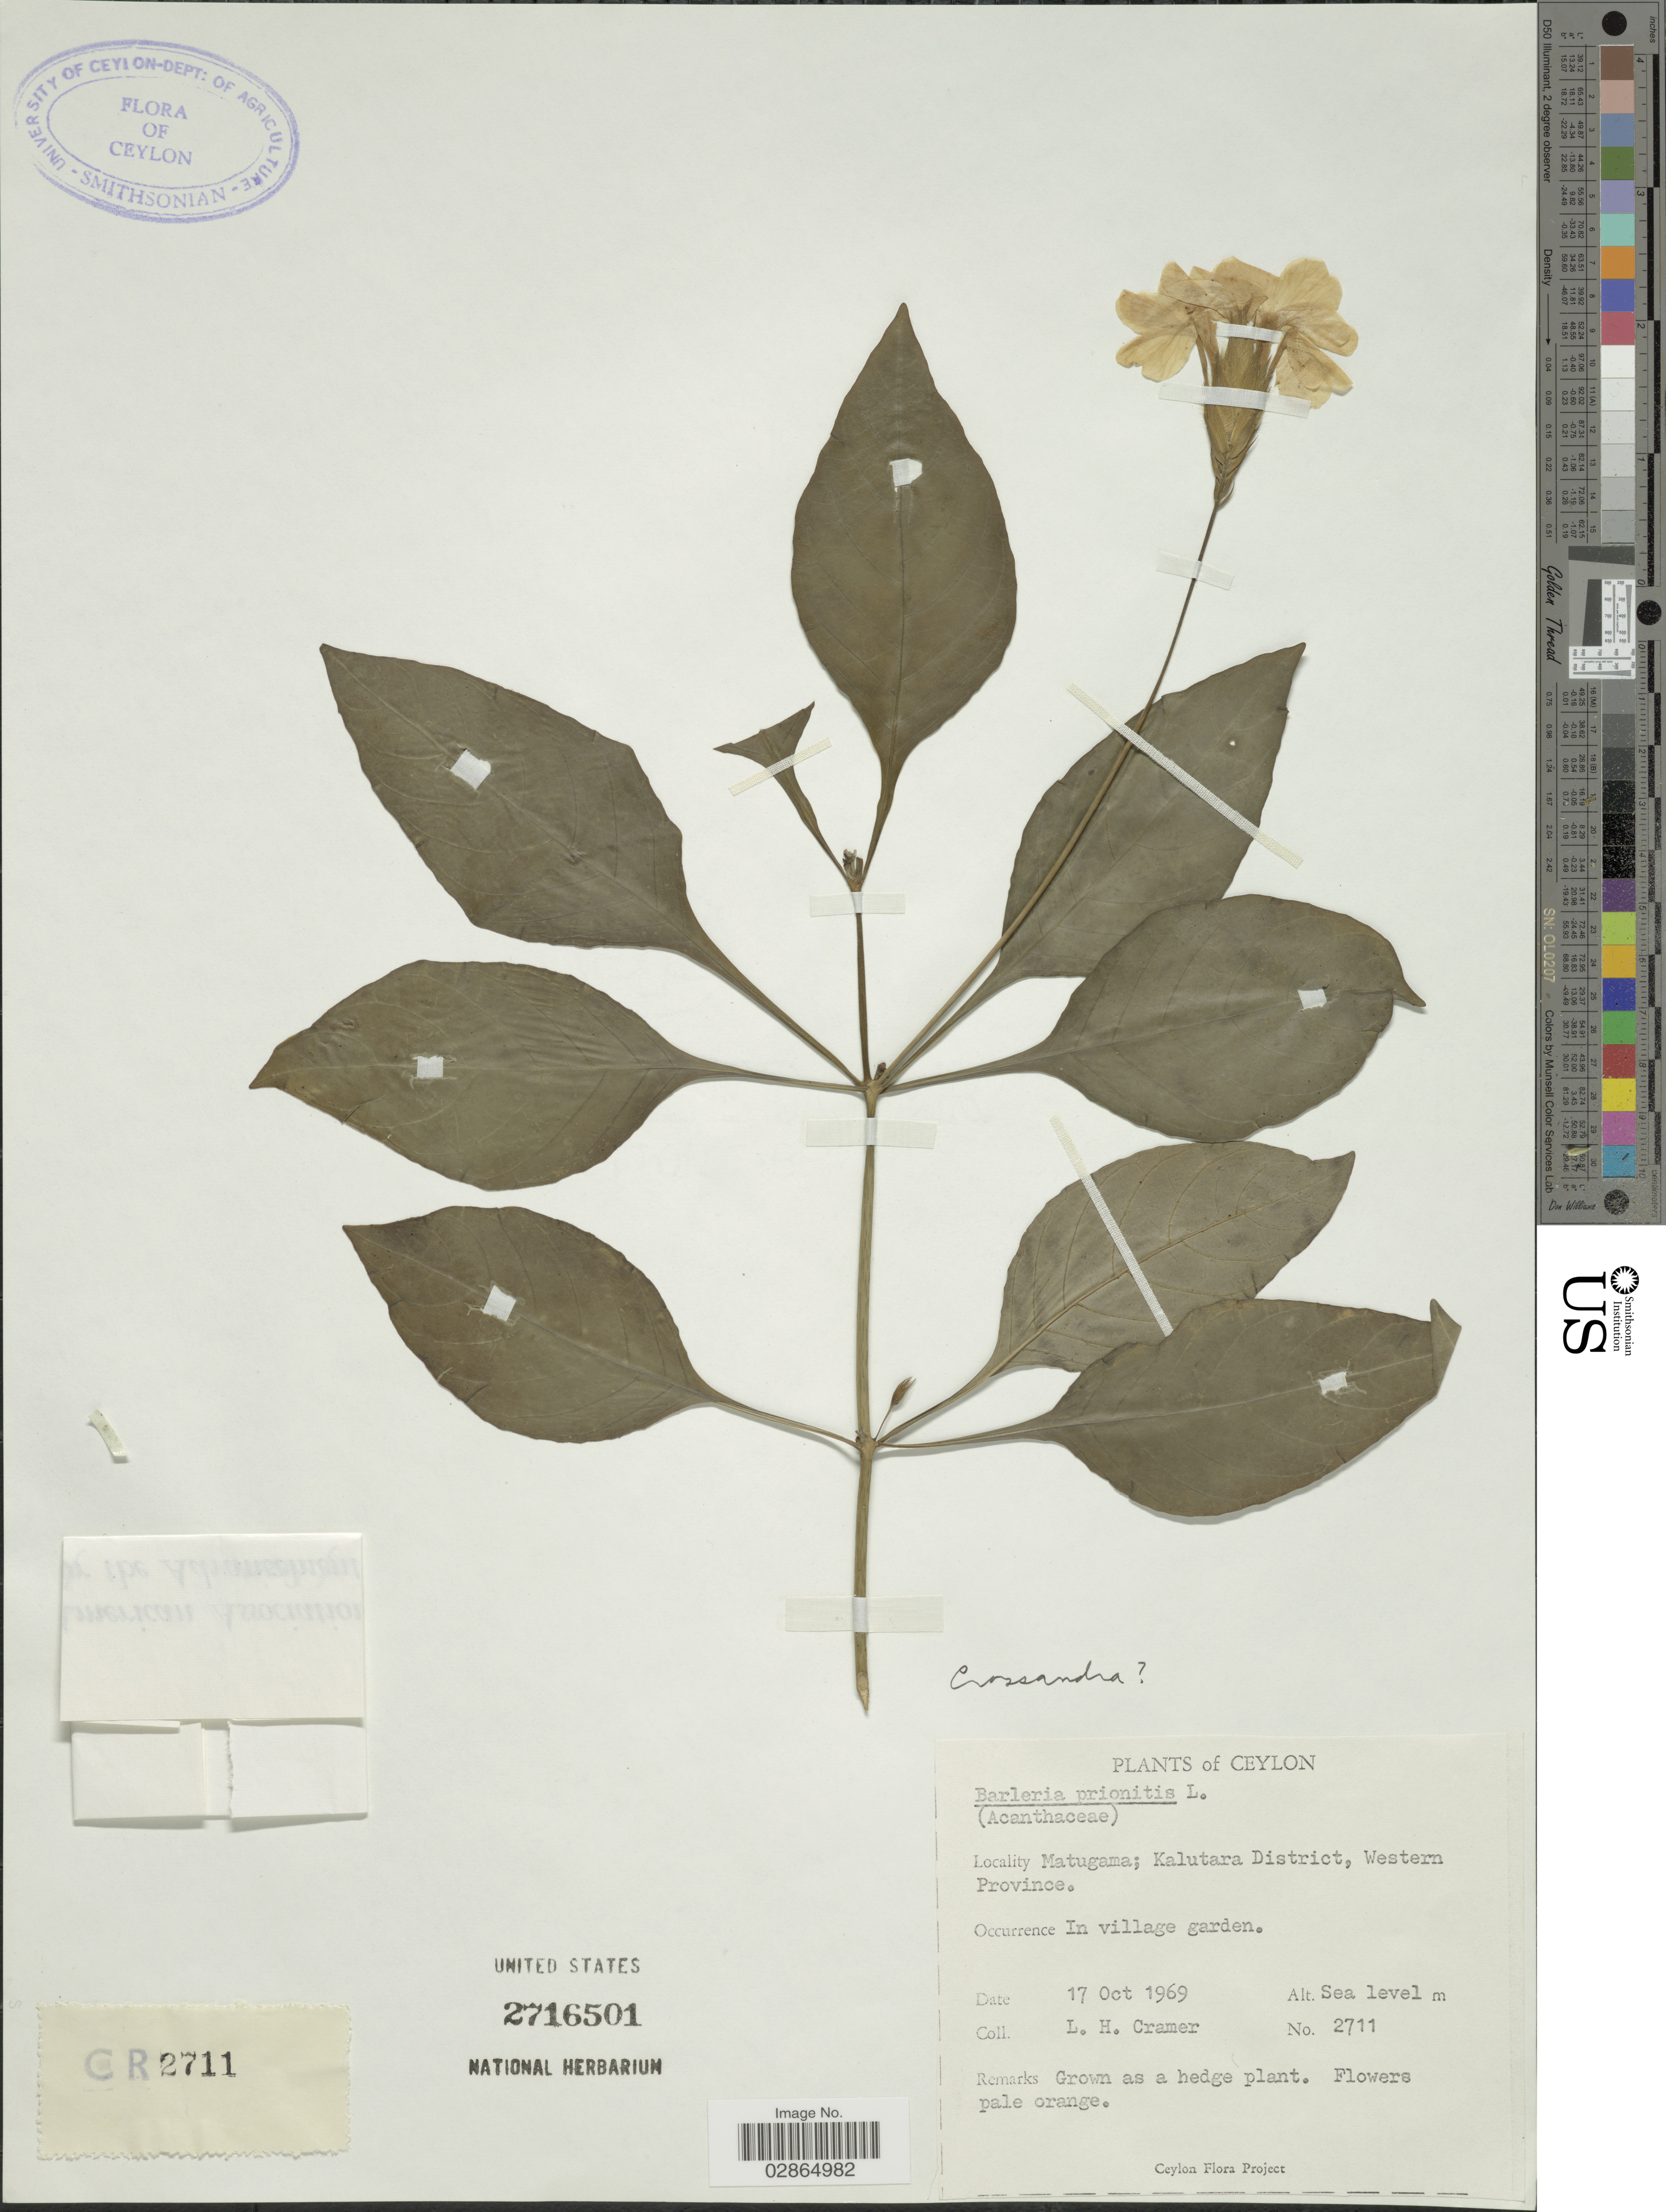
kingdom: Plantae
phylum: Tracheophyta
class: Magnoliopsida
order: Lamiales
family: Acanthaceae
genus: Crossandra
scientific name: Crossandra infundibuliformis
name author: (L.) Nees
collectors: L. H. Cramer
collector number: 2711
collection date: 1969-10-17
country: Sri Lanka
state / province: Western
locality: Ceylon. Matugama; Kalutara District.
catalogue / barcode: US 2716501